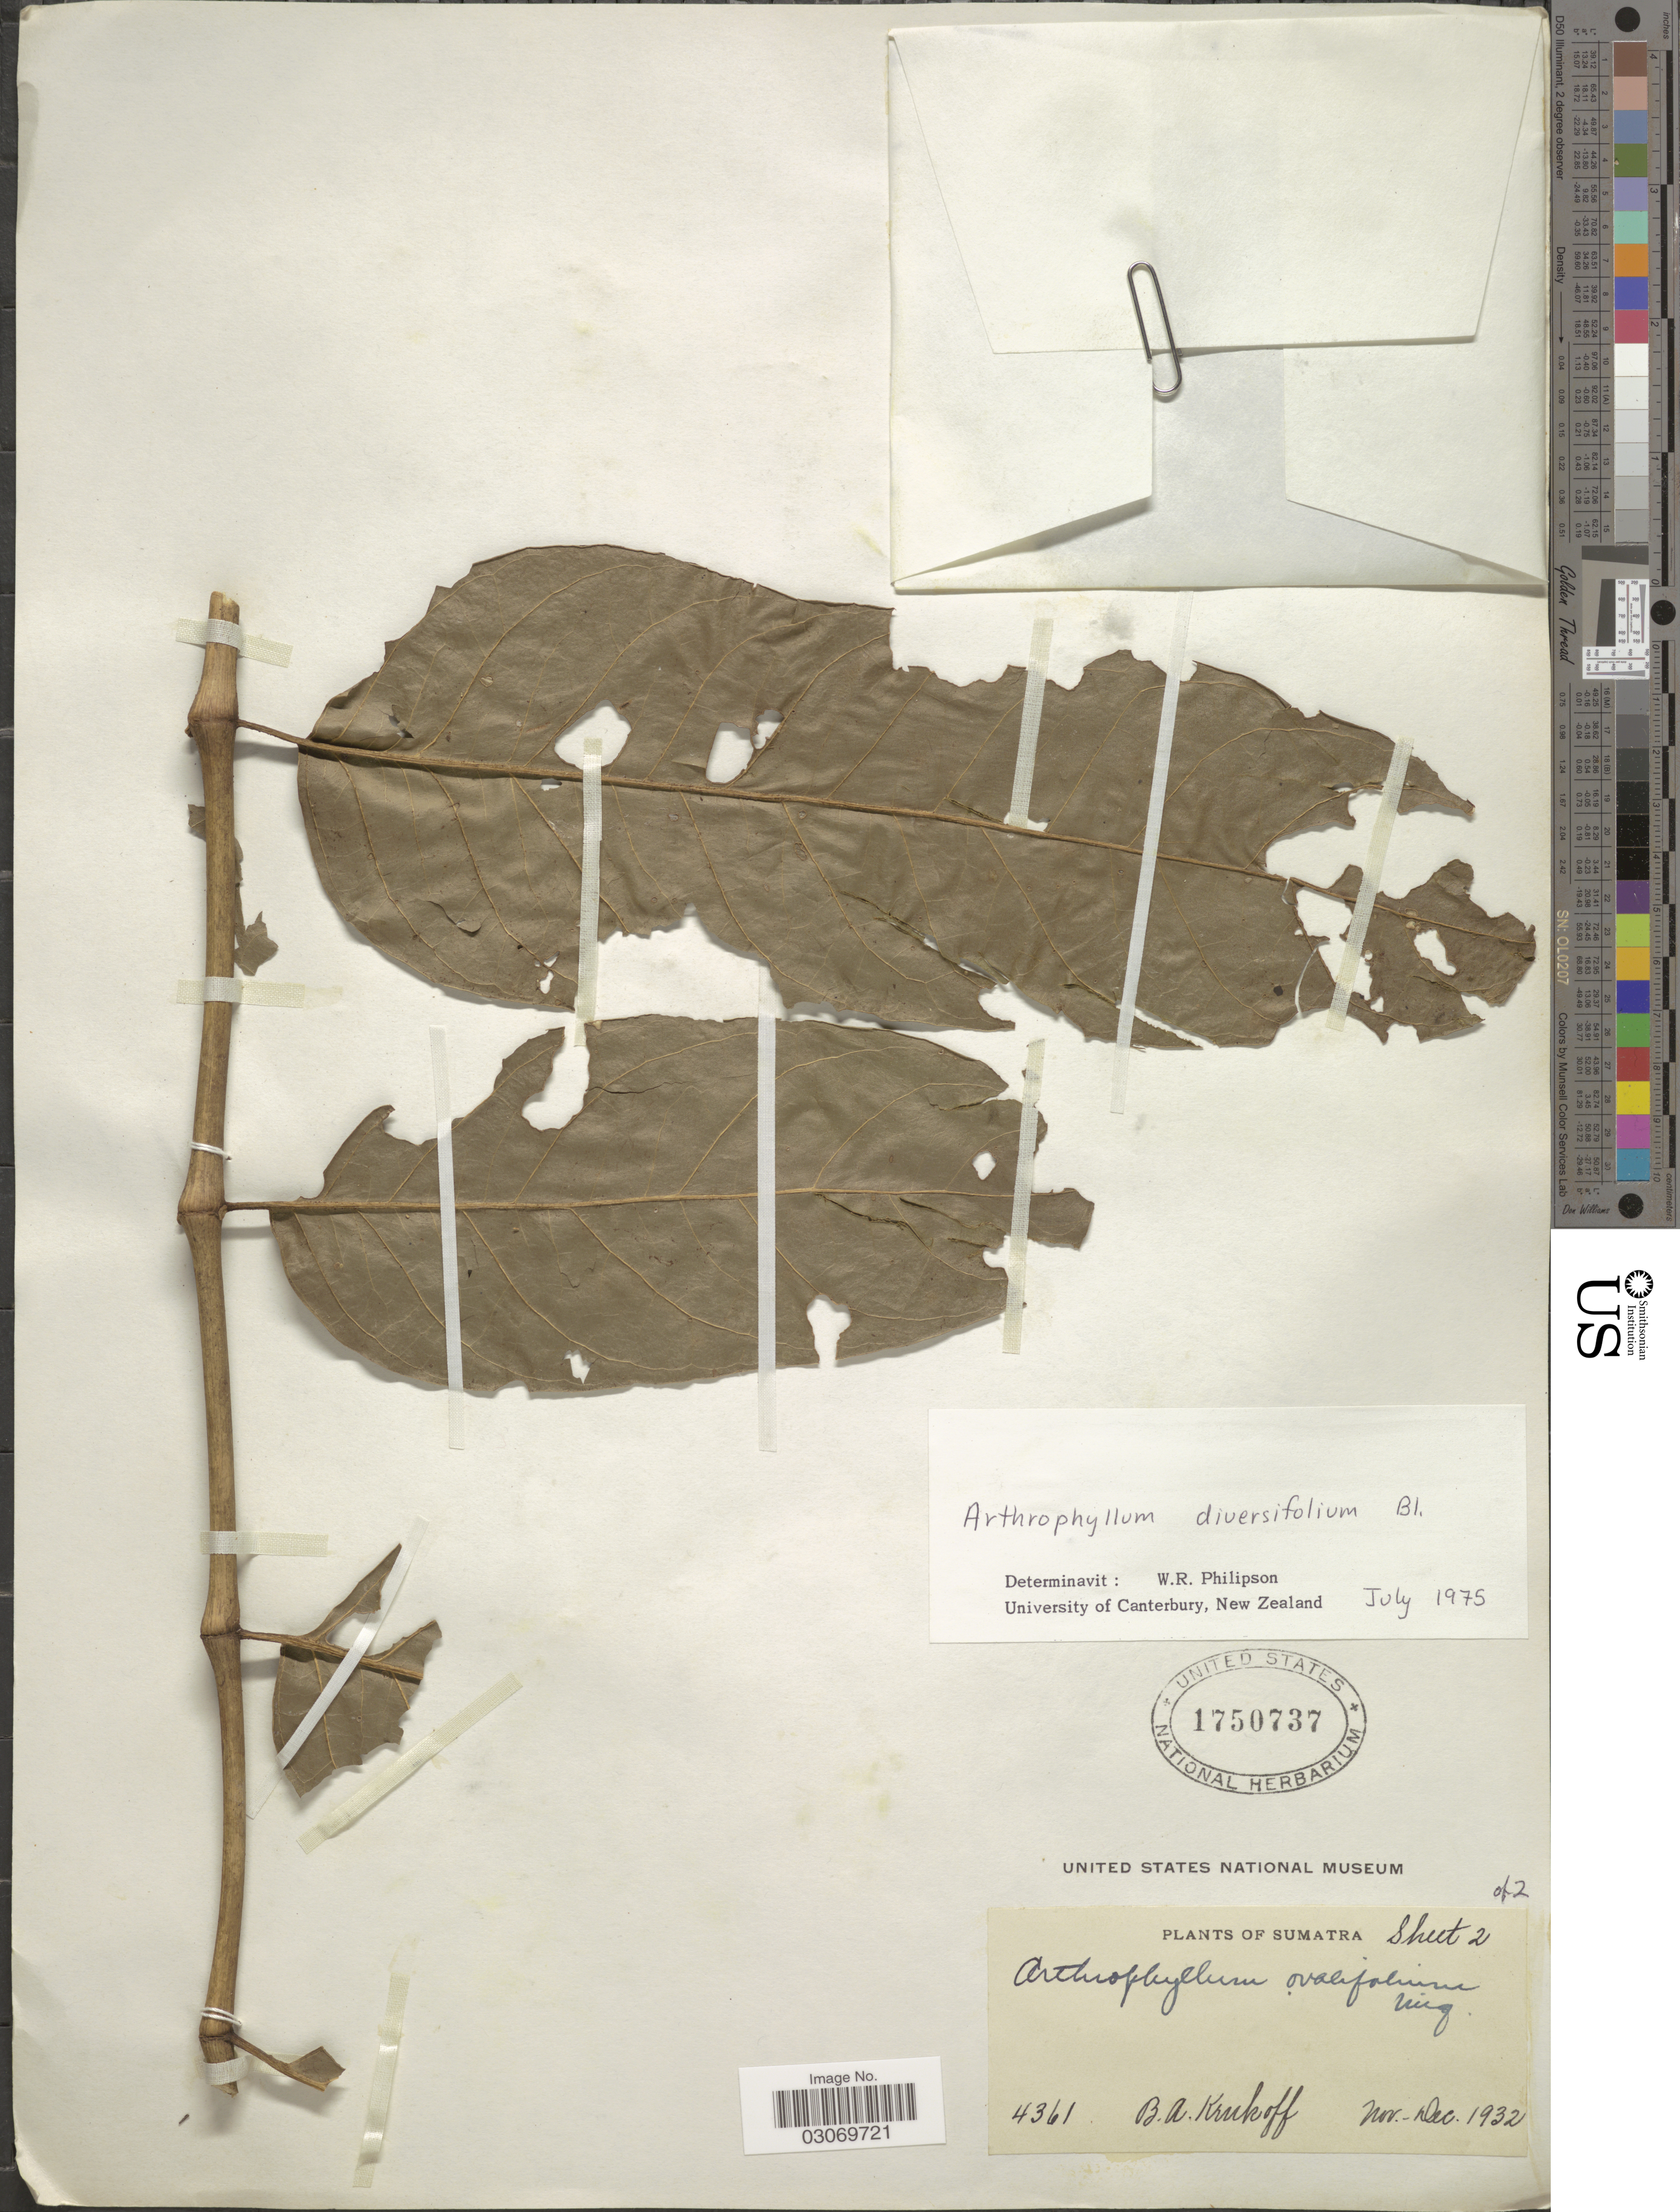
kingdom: Plantae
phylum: Tracheophyta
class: Magnoliopsida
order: Apiales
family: Araliaceae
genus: Arthrophyllum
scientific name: Arthrophyllum jackianum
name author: Frodin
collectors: B. A. Krukoff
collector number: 4361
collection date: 1932-11/1932-12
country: Indonesia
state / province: Sumatra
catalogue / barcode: US 1750737